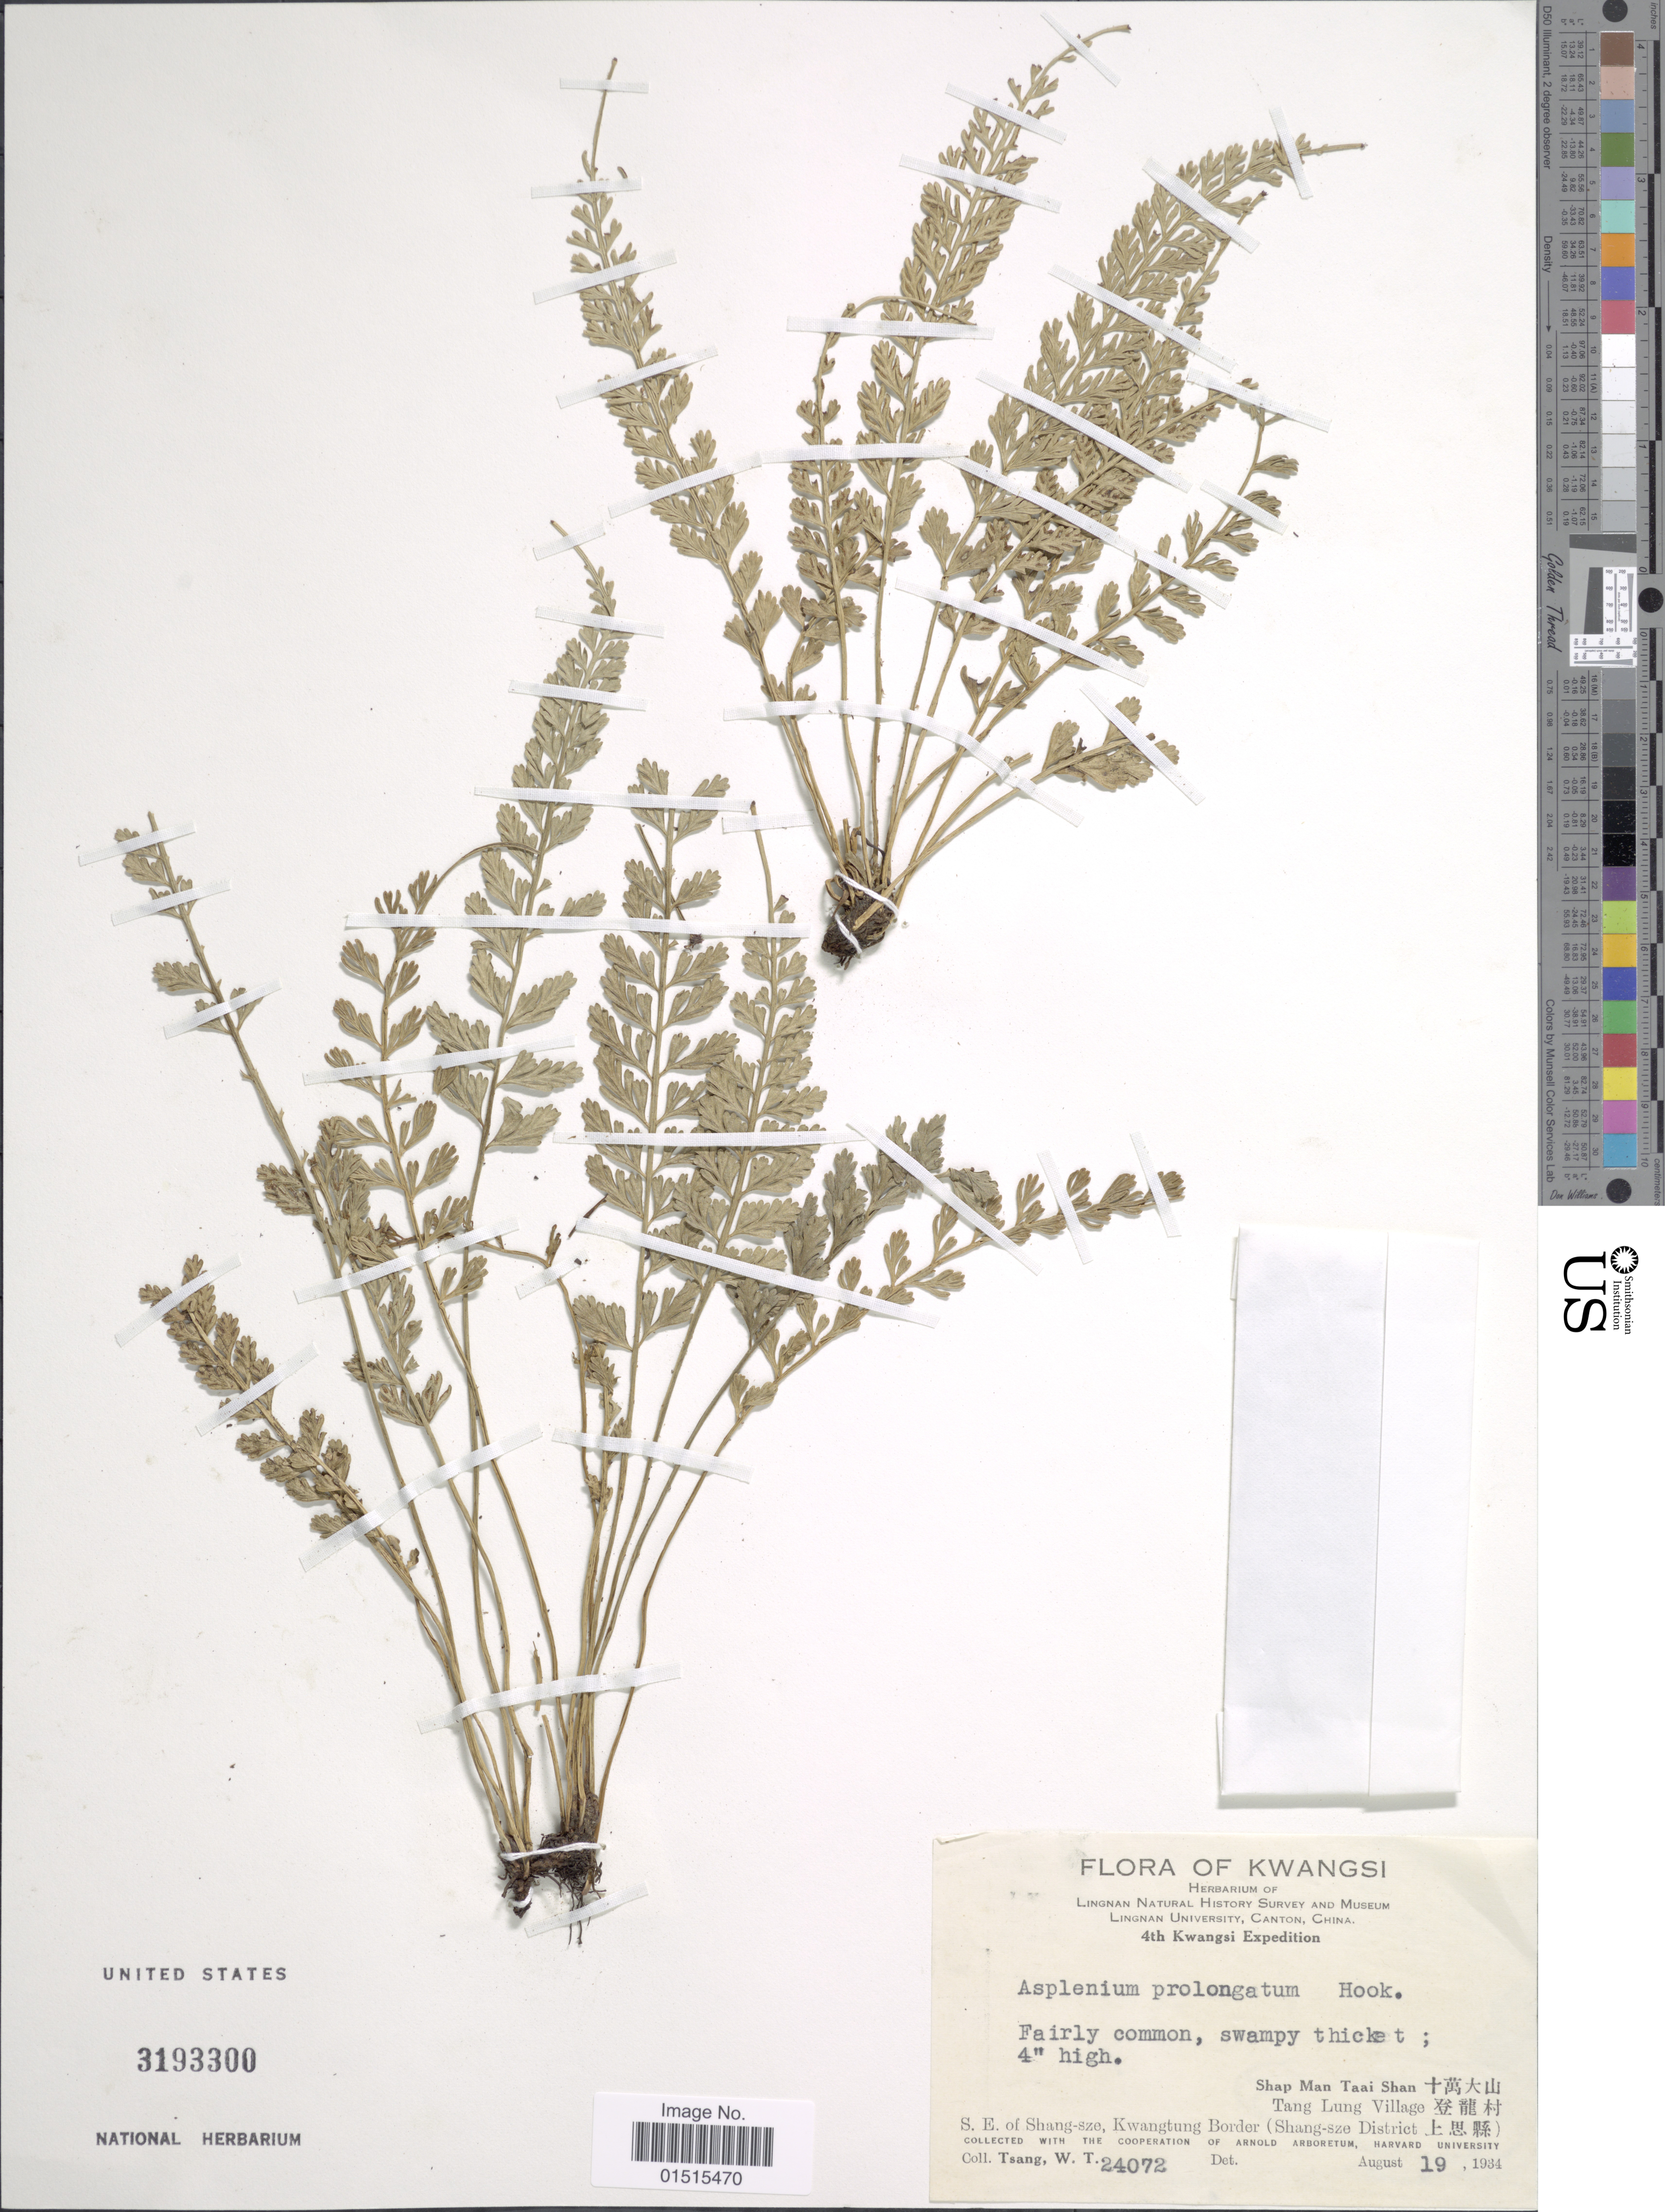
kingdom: Plantae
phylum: Tracheophyta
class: Polypodiopsida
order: Polypodiales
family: Aspleniaceae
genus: Asplenium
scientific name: Asplenium prolongatum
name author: Hook.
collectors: W. T. Tsang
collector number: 24072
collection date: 1934-08-19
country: China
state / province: Guangxi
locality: Shap Man Taai Shan, Tang Lung Village, S.E. of Shang-sze, kwangtung Border (Shang-sze District)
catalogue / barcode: US 3193300